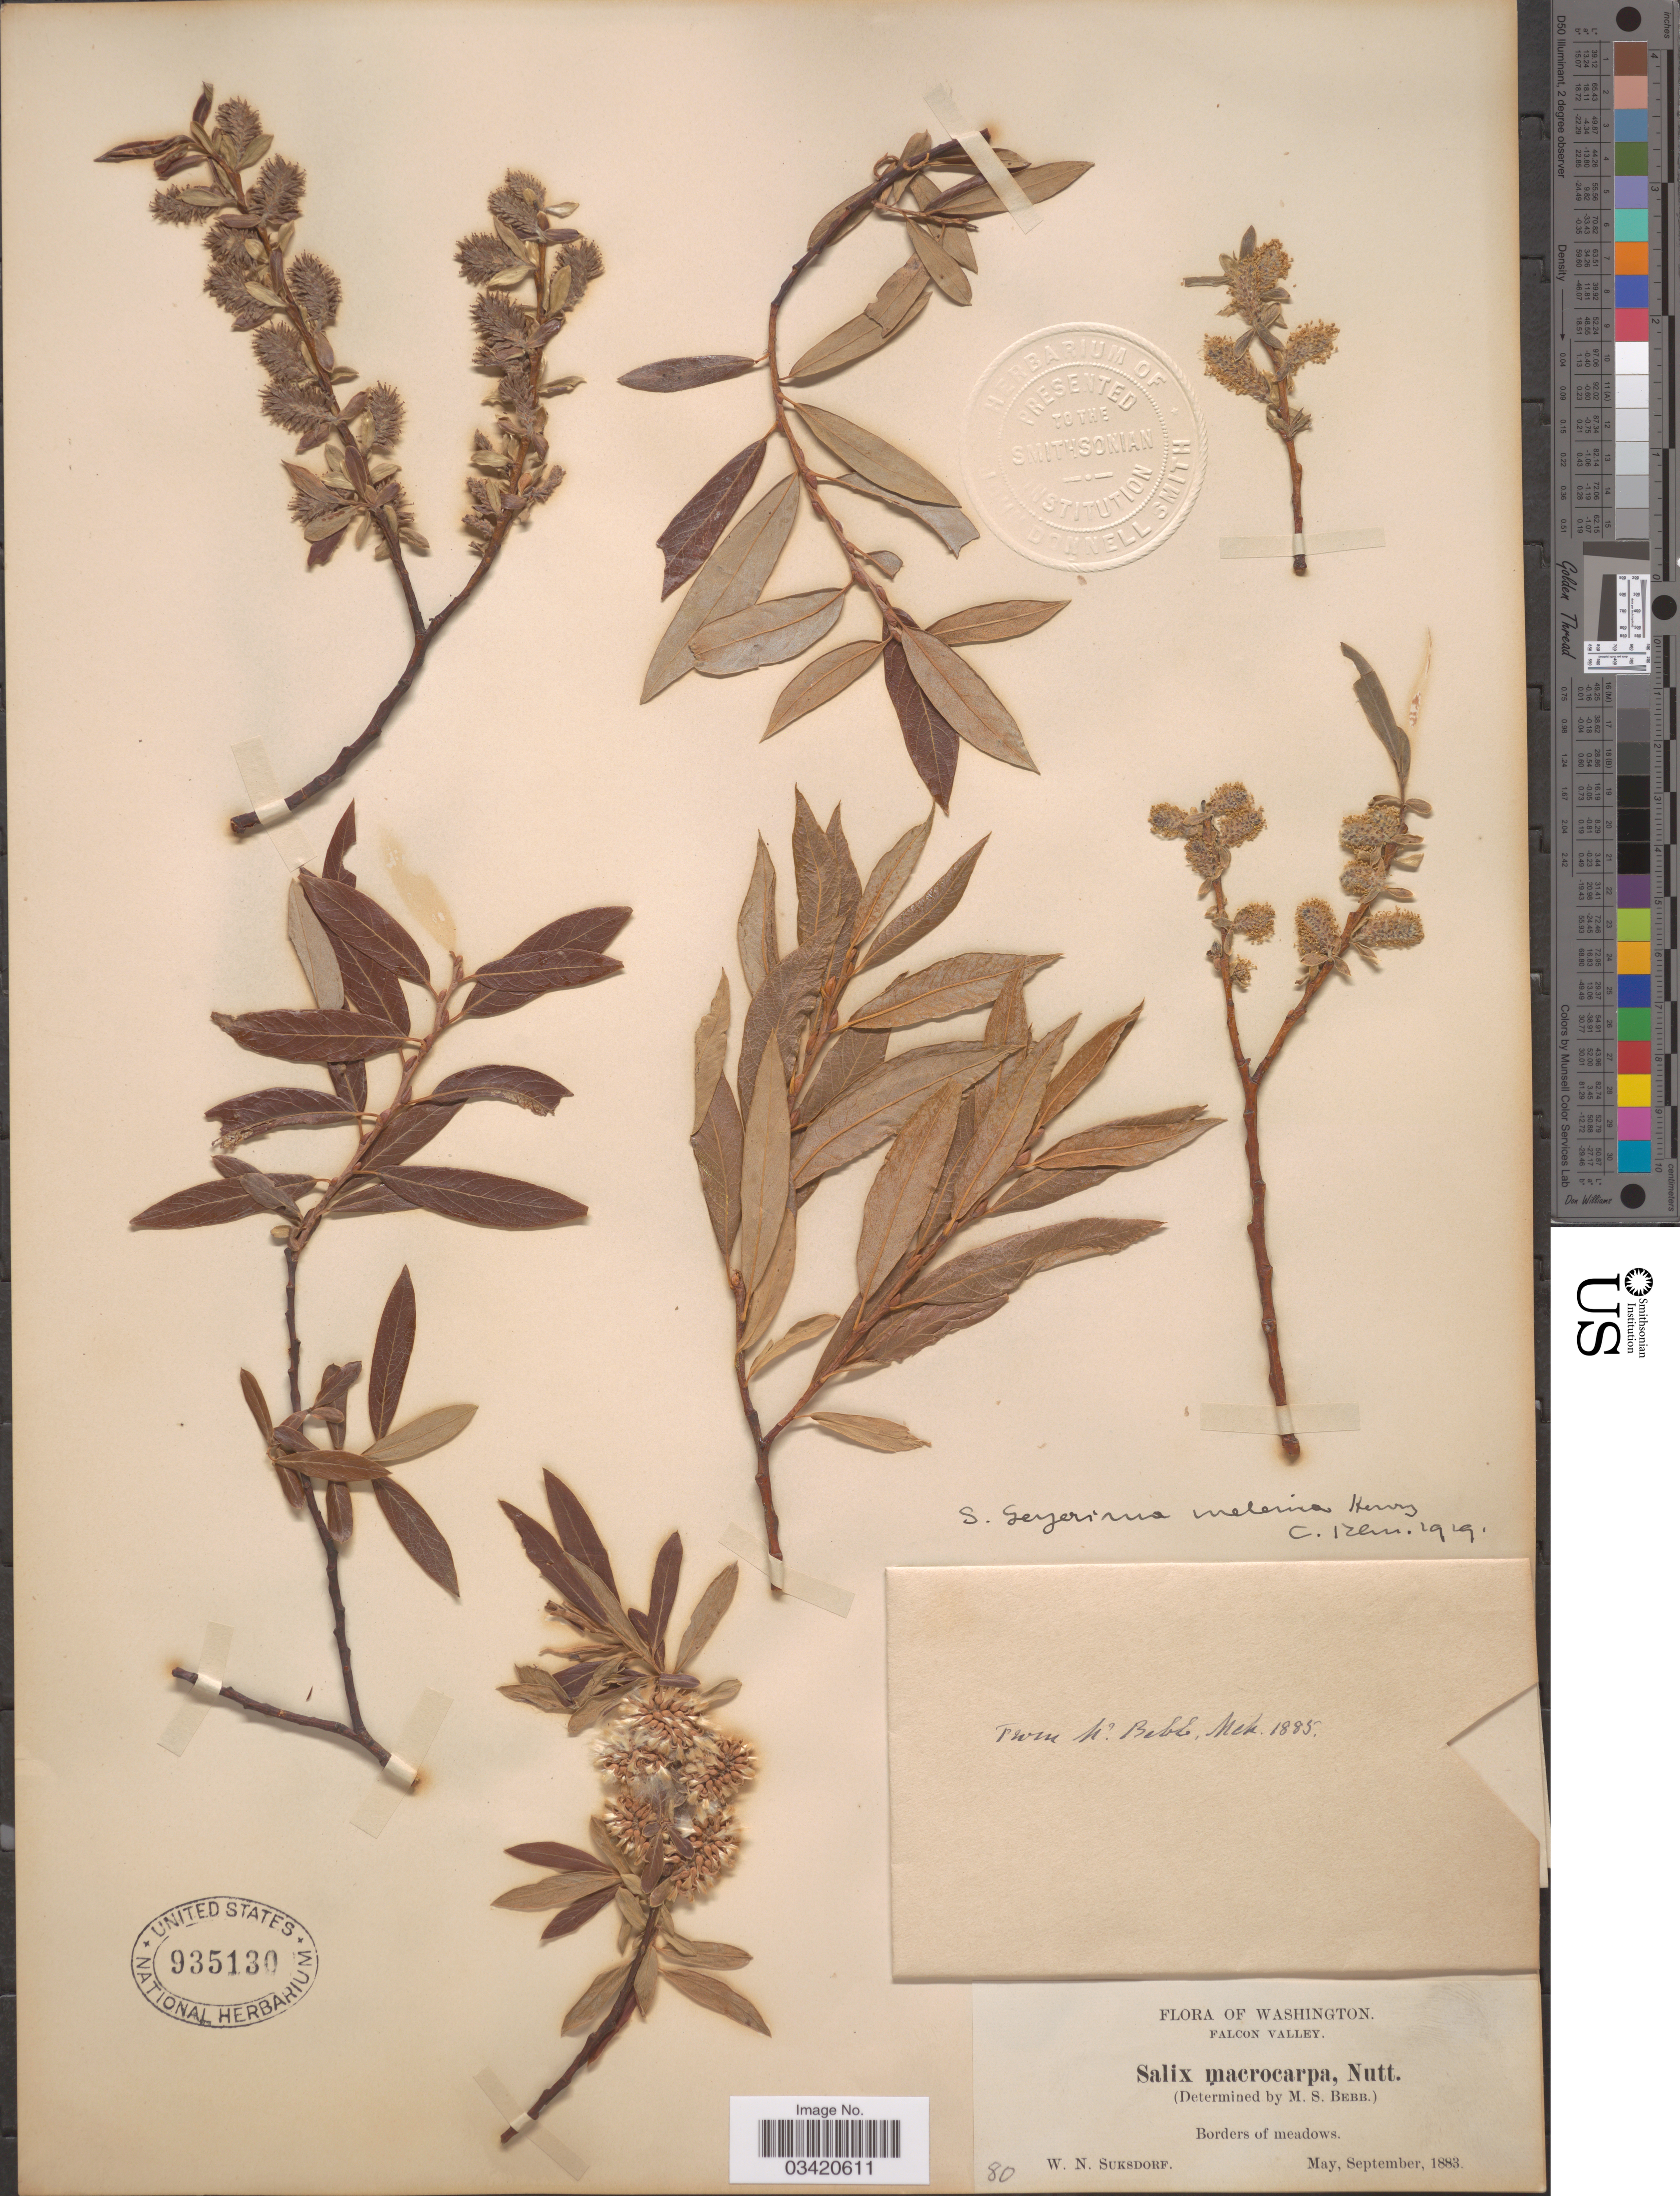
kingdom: Plantae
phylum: Tracheophyta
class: Magnoliopsida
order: Malpighiales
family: Salicaceae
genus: Salix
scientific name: Salix geyeriana var. meleina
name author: J.K. Henry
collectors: W. N. Suksdorf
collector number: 80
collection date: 1883-05/1883-09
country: United States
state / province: Washington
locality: Falcon Valley. Borders of meadows.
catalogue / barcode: US 935130